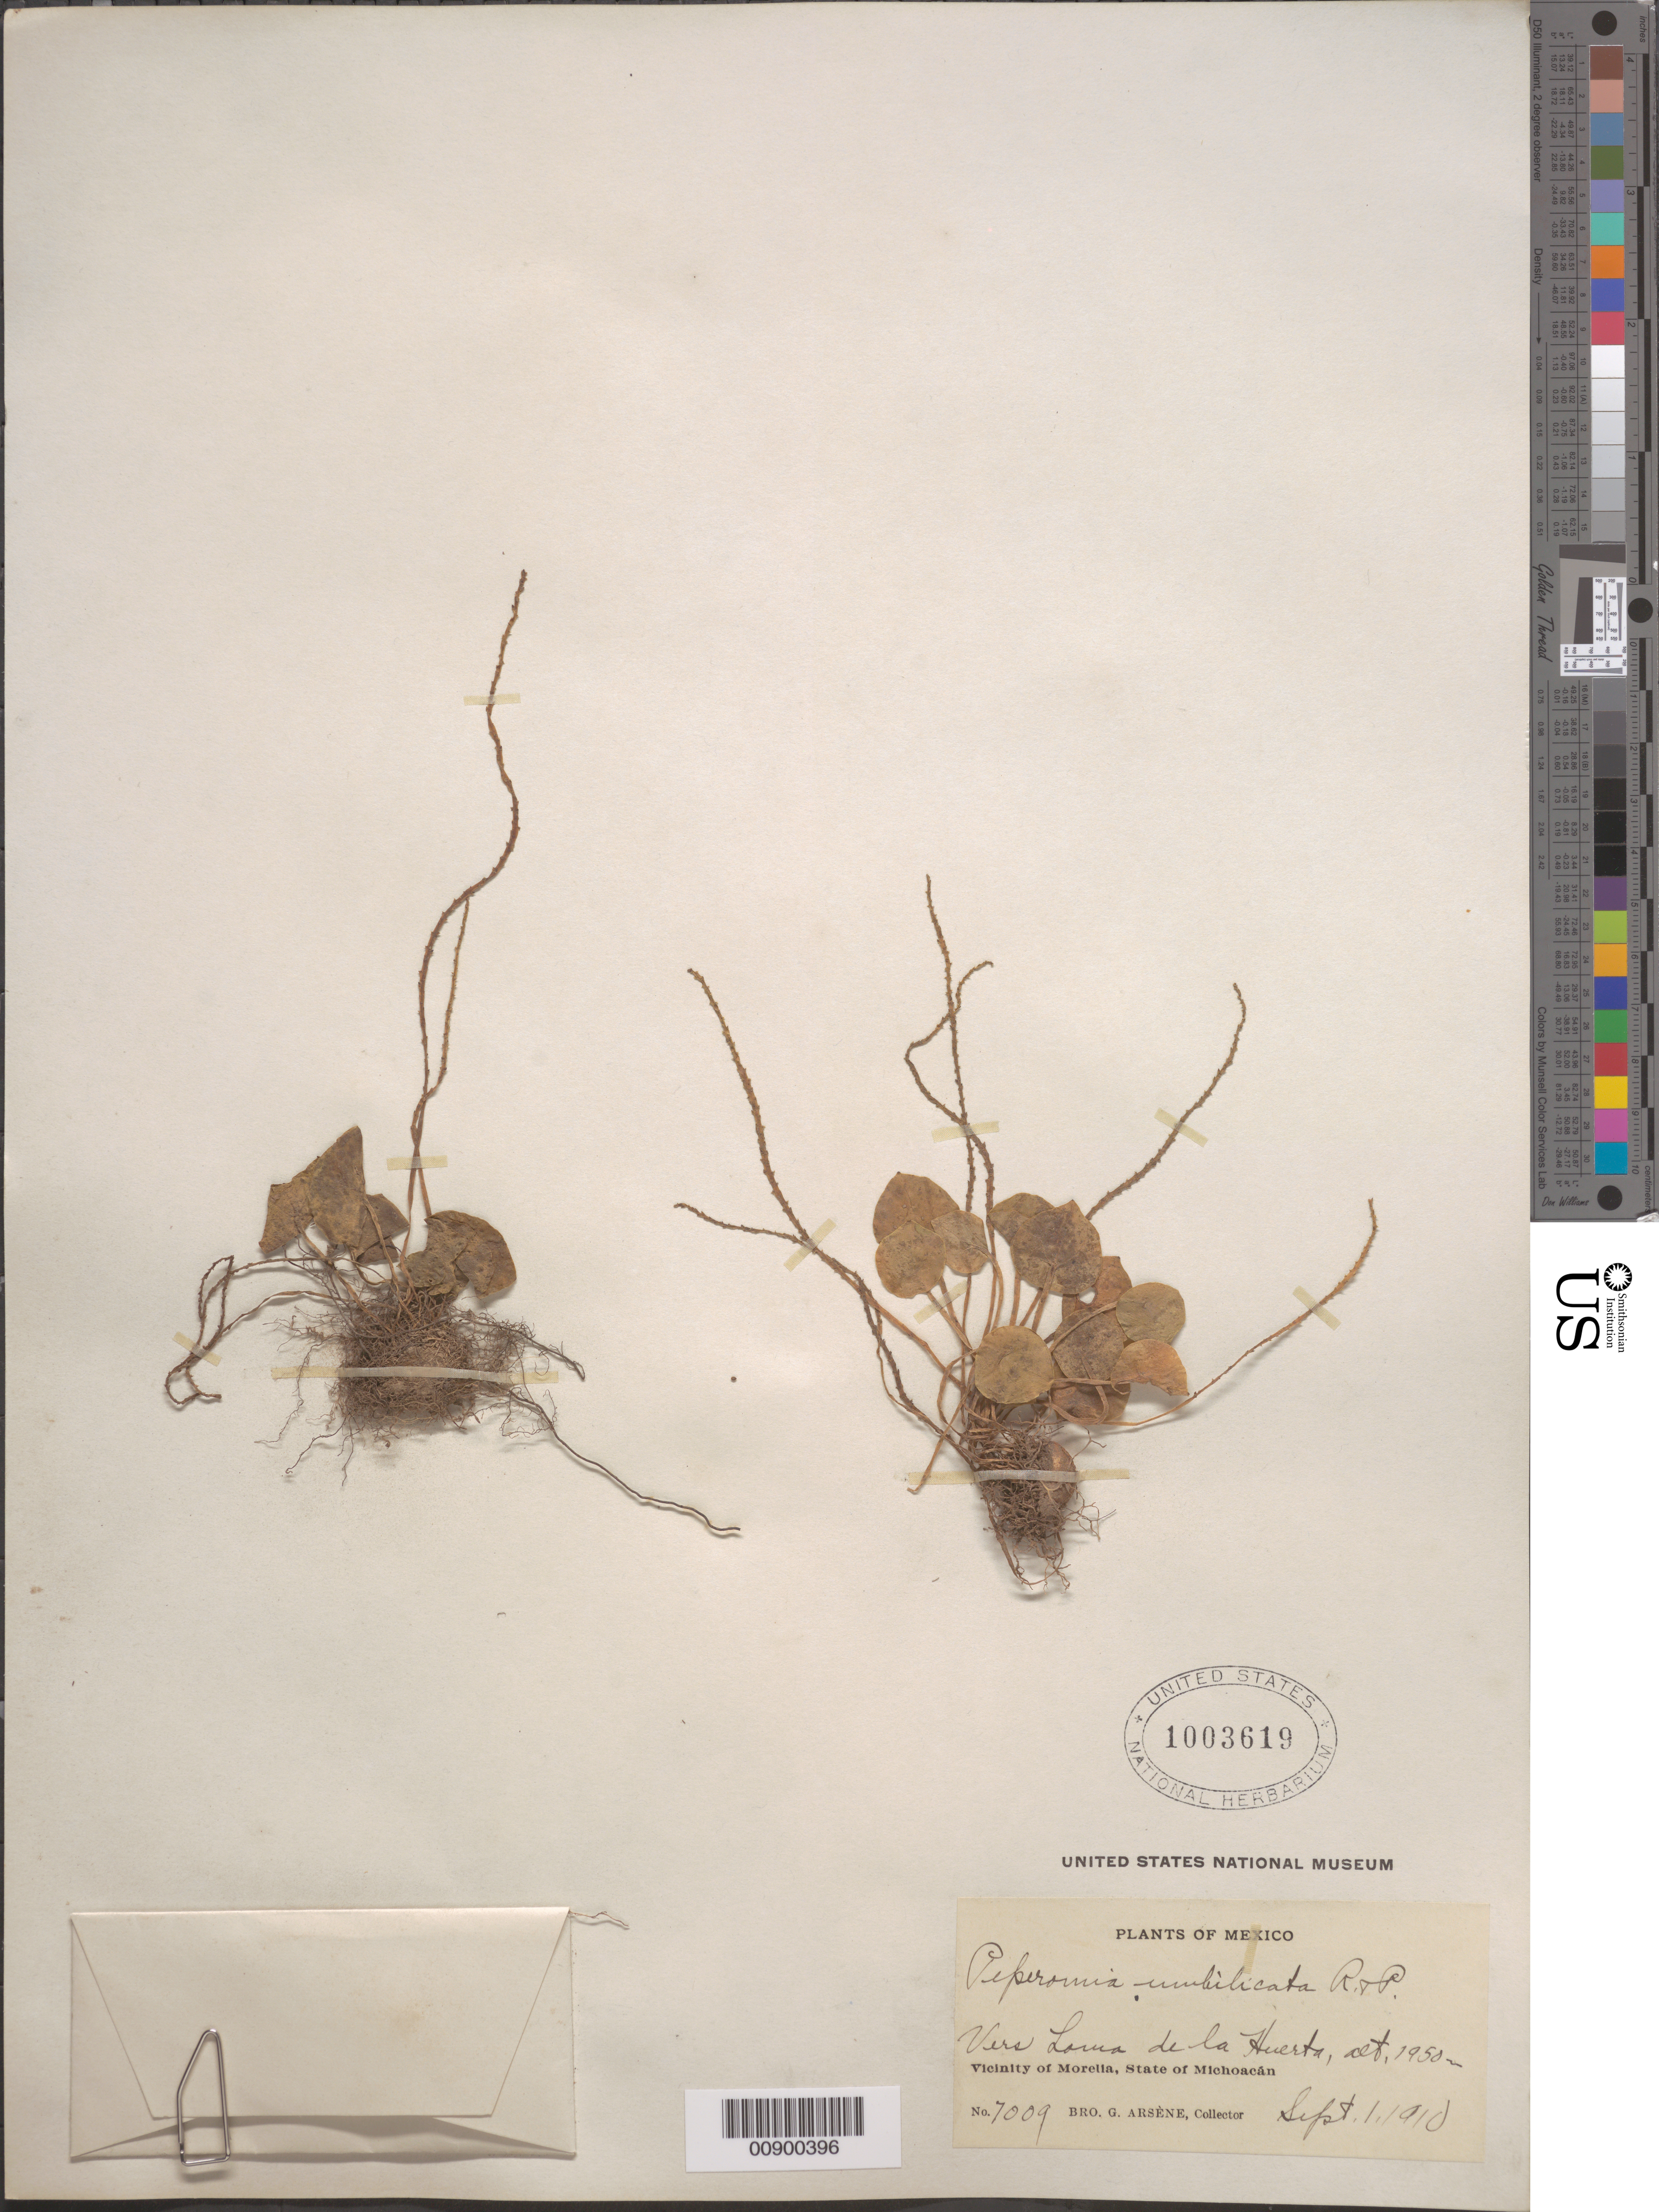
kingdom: Plantae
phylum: Tracheophyta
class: Magnoliopsida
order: Piperales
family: Piperaceae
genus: Peperomia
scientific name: Peperomia umbilicata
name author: Ruiz & Pav.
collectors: Bro. G. Arsène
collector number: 7009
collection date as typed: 01 Sep 1910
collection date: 1910-09-01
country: Mexico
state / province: Michoacán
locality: Vers Loma de la huerta. Vicinity of Morelia, State of Michoacán.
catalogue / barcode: US 1003619